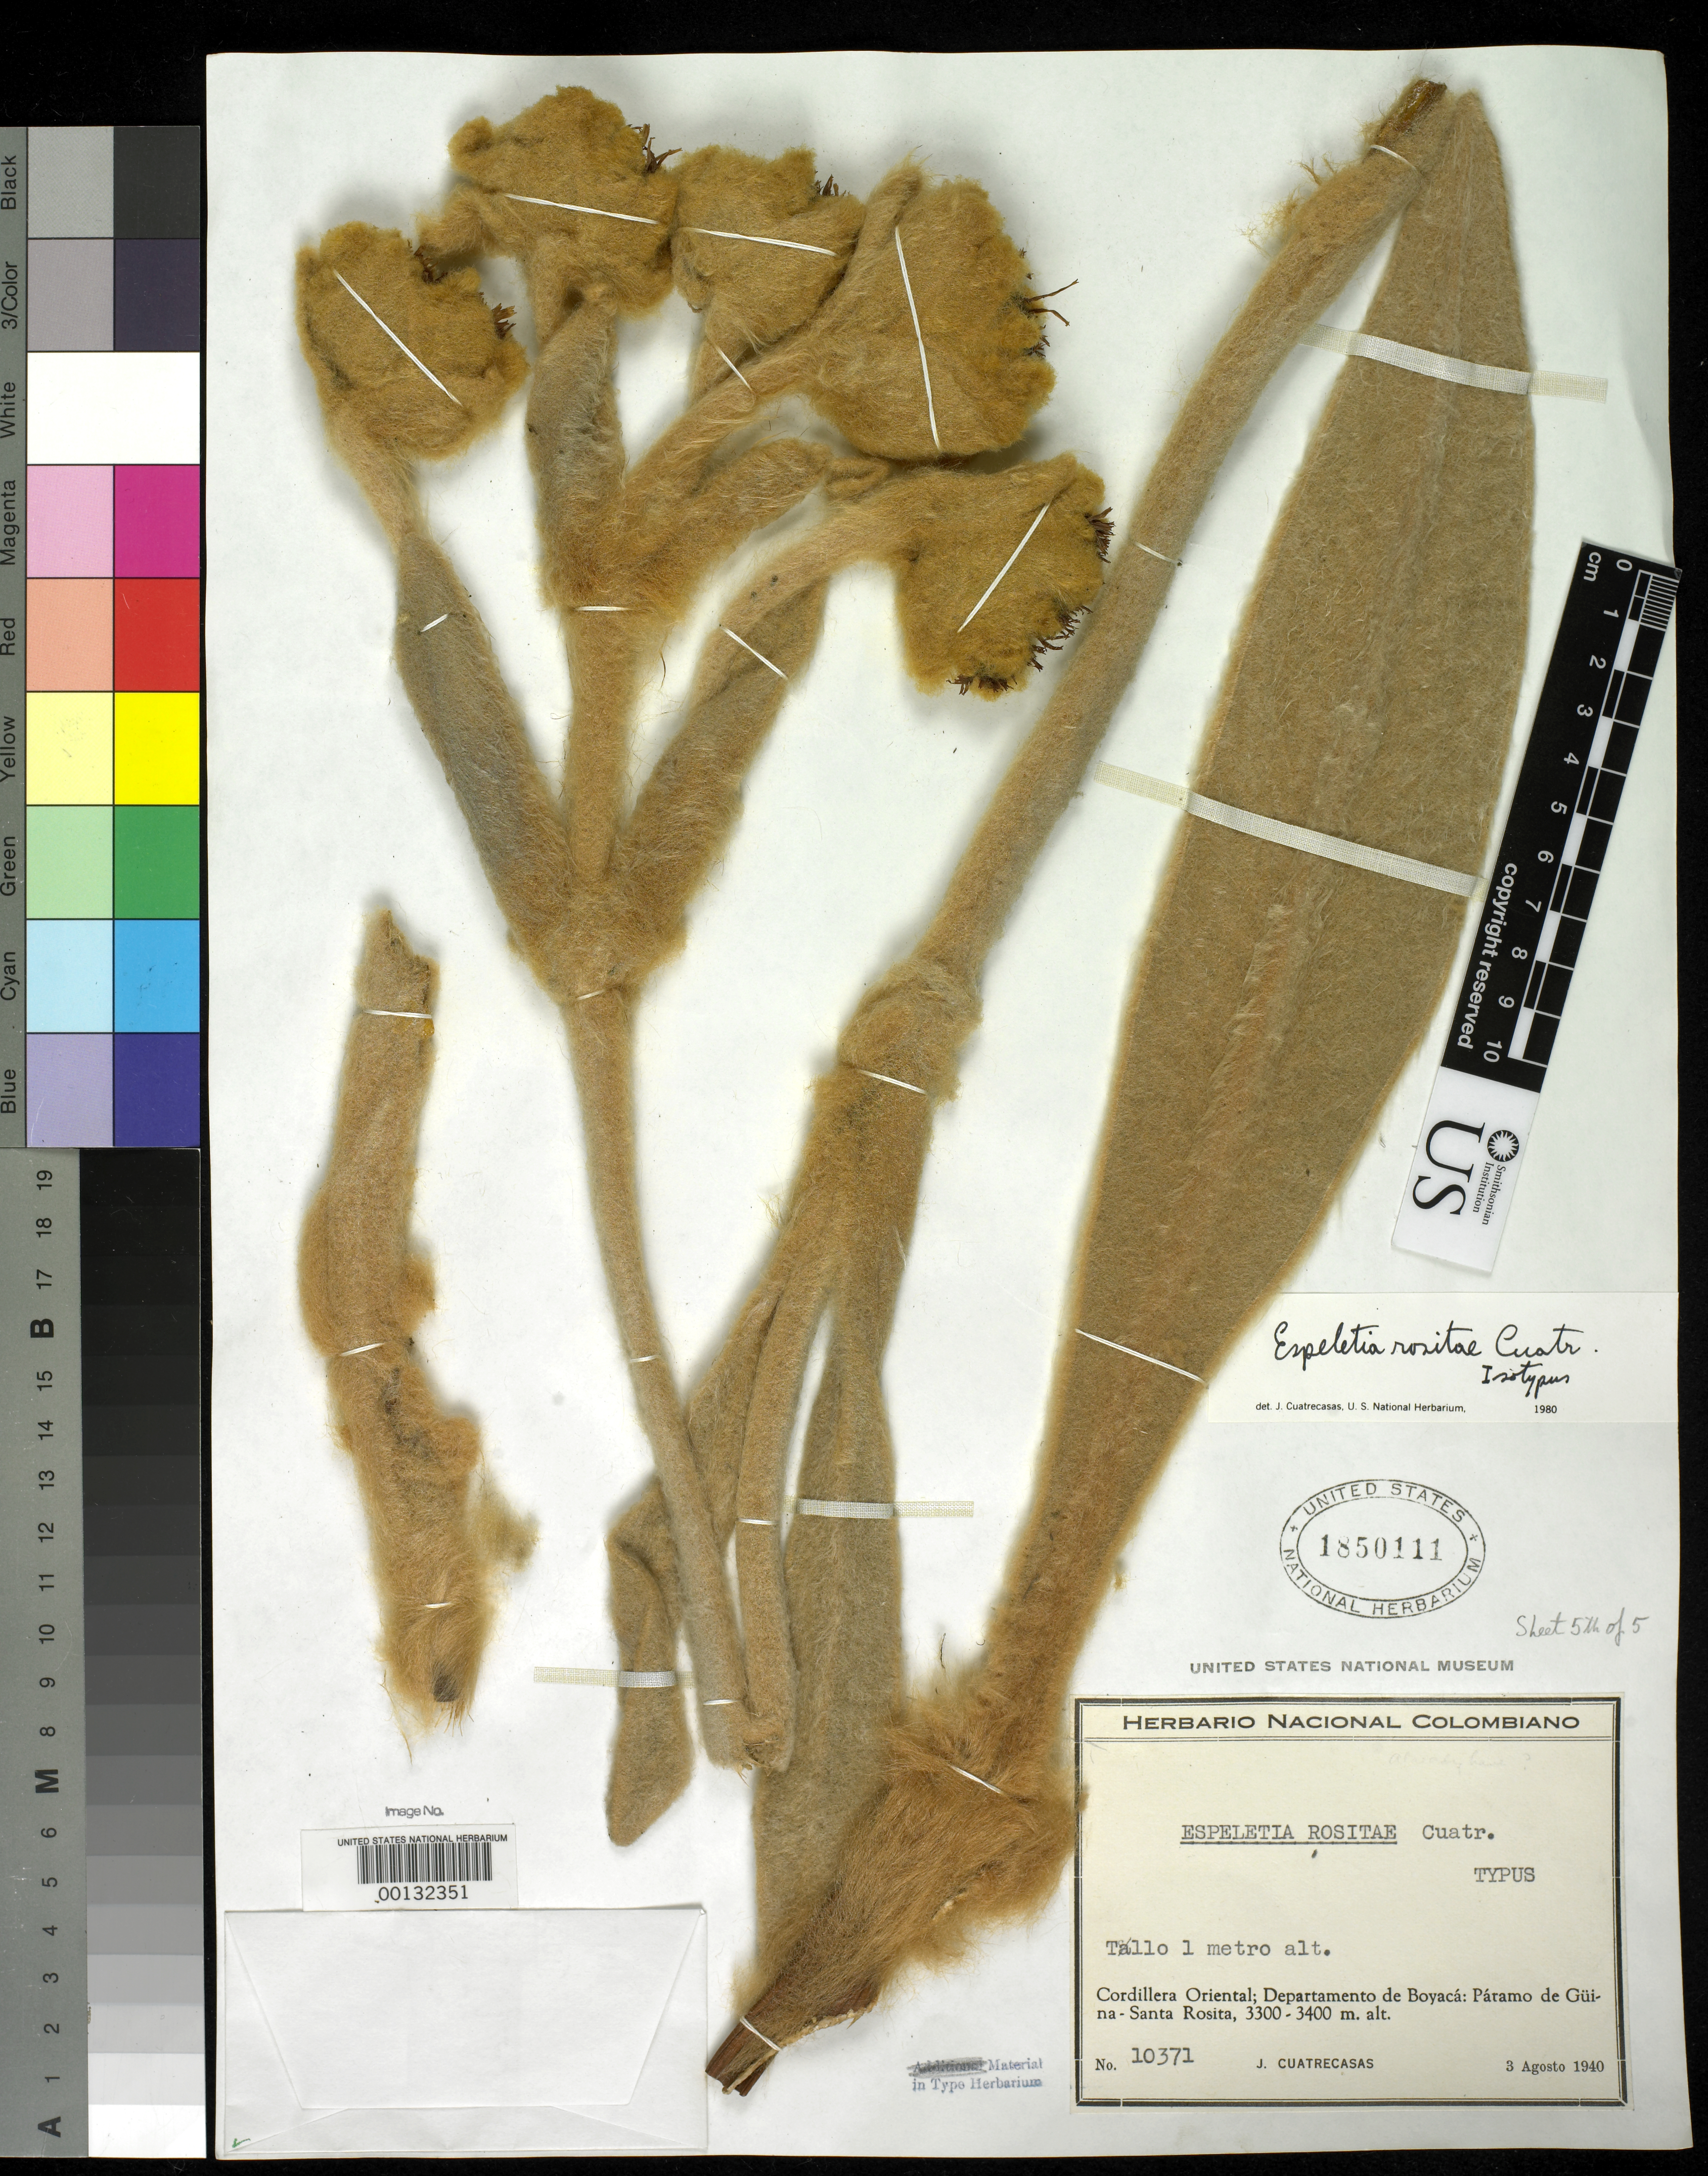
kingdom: Plantae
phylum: Tracheophyta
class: Magnoliopsida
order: Asterales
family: Asteraceae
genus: Espeletia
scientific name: Espeletia rositae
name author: Cuatrec.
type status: Isotype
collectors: J. Cuatrecasas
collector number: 10371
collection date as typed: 03 Aug 1940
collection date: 1940-08-03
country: Colombia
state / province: Boyacá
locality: Cordillera Oriental, Páramo de Guiana-Santa Rosita.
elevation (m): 3300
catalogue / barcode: US 1850111